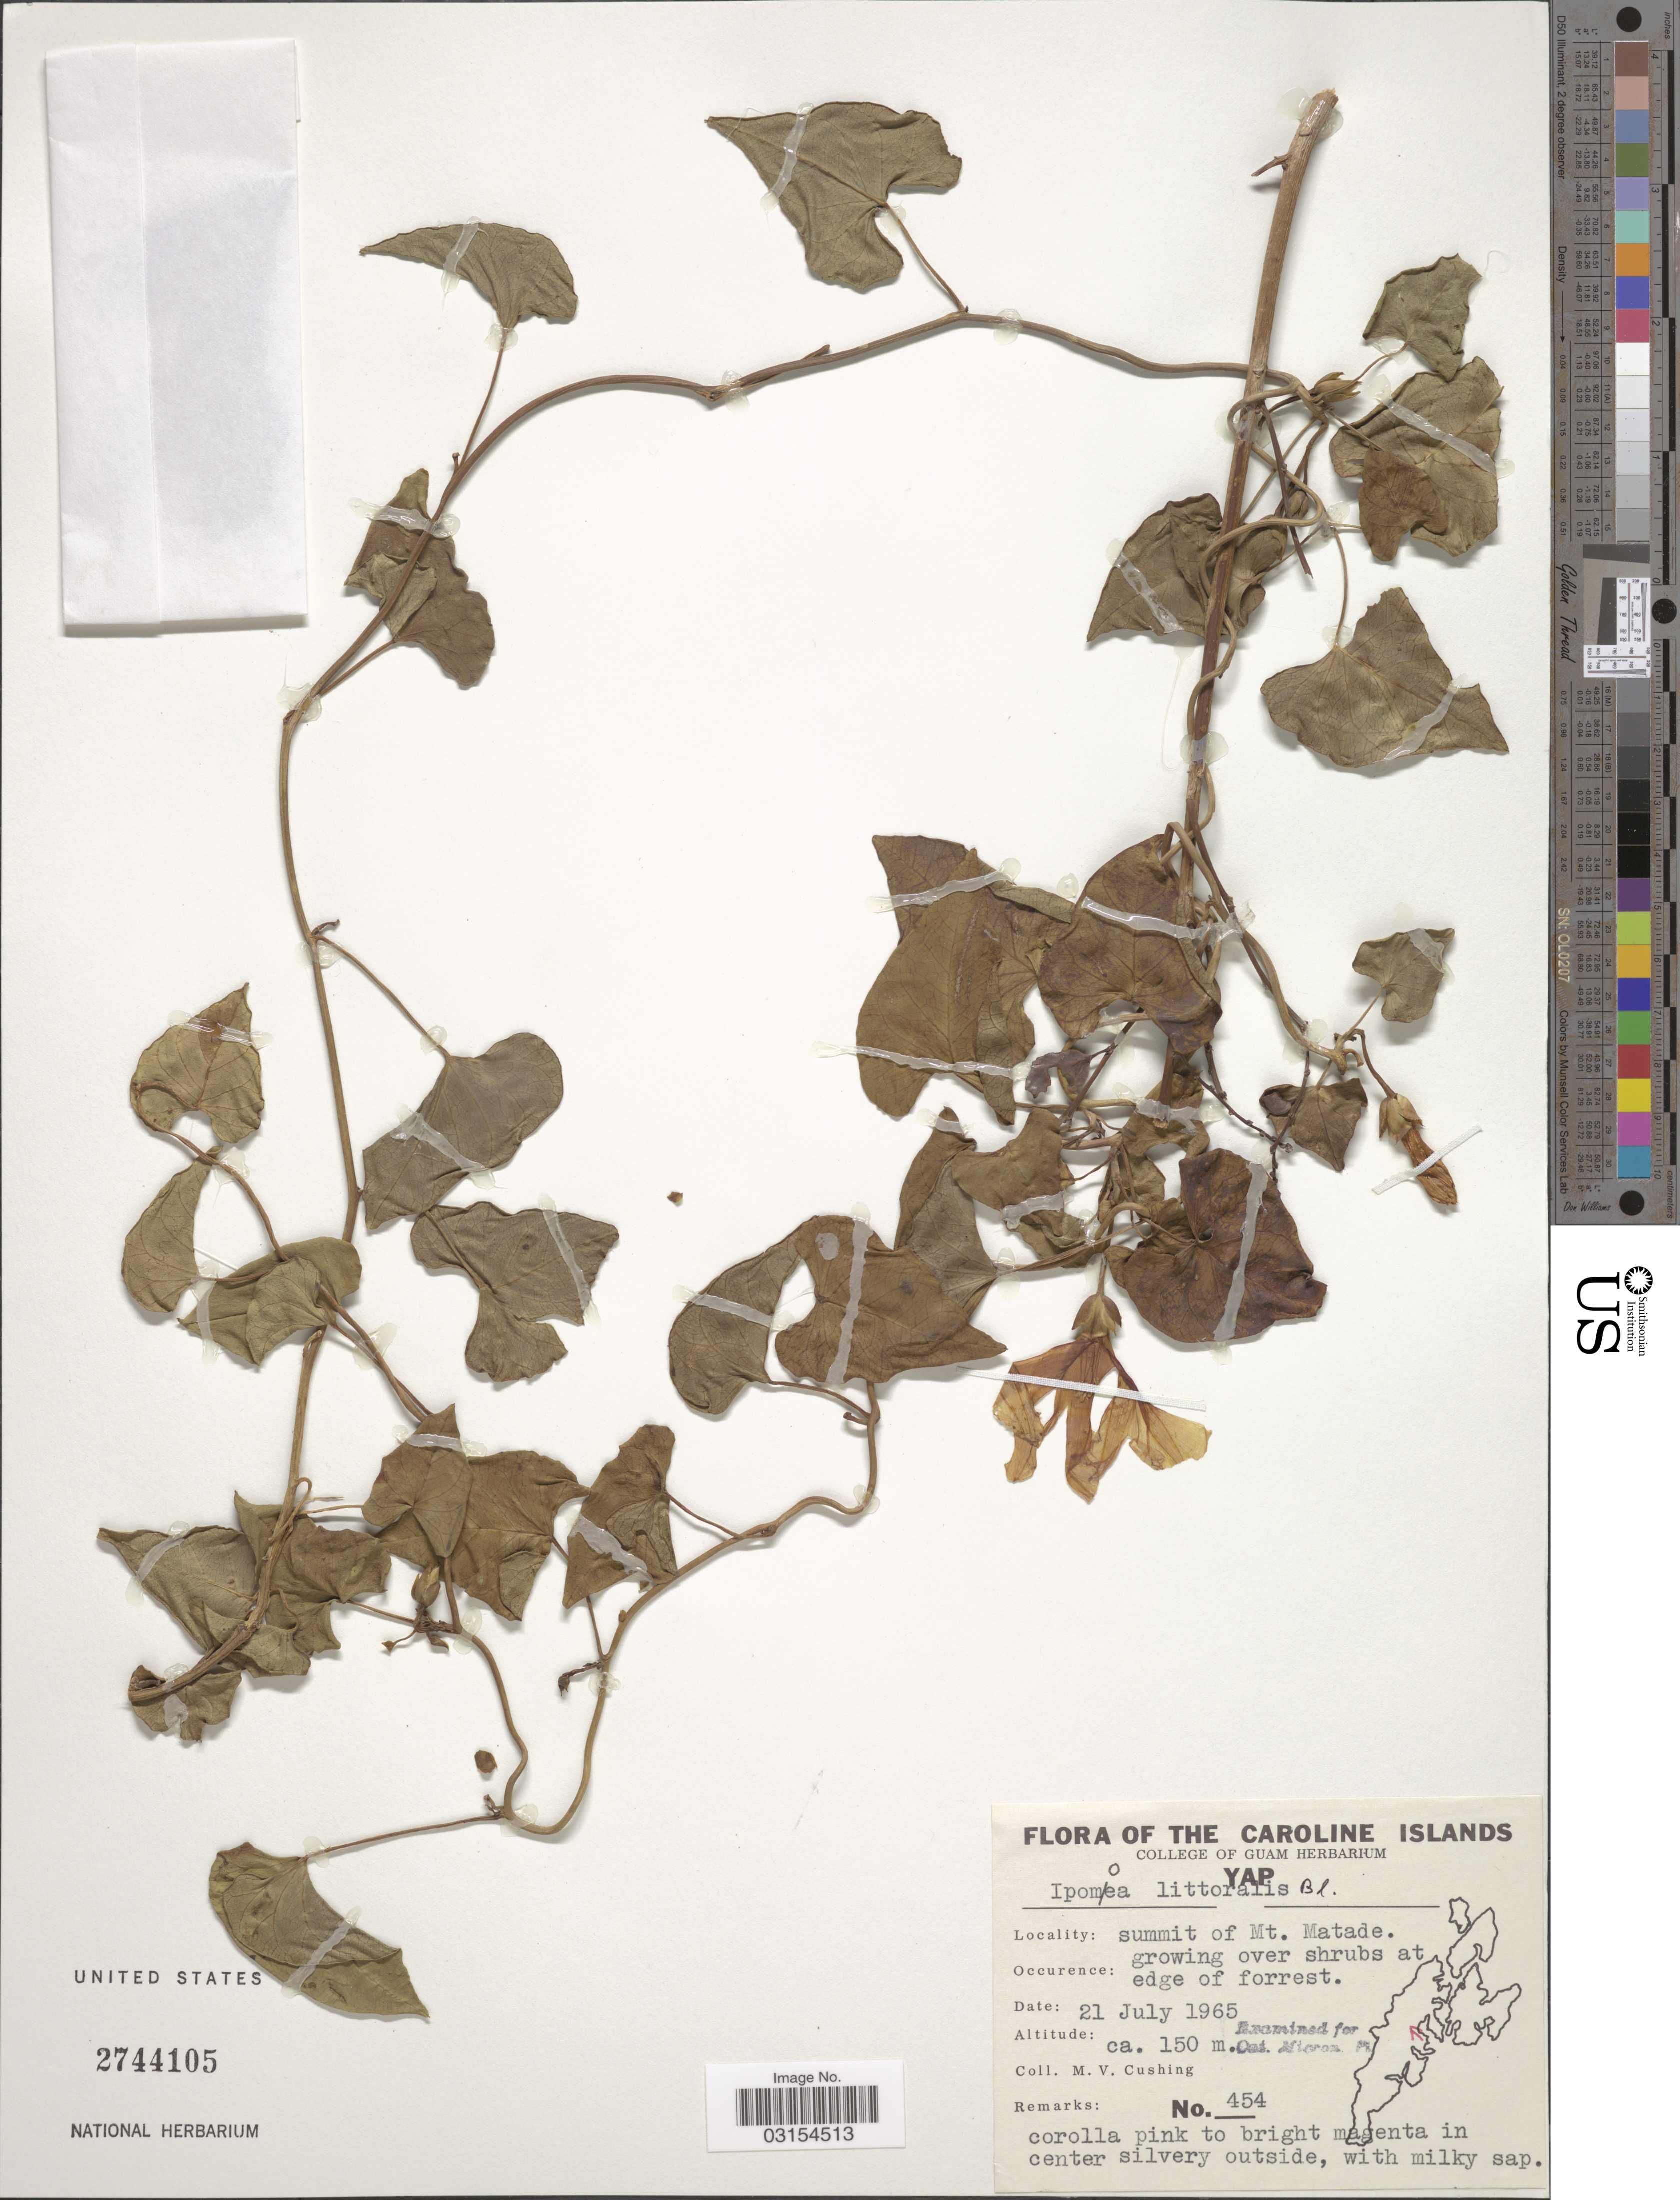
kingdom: Plantae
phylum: Tracheophyta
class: Magnoliopsida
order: Solanales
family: Convolvulaceae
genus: Ipomoea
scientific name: Ipomoea littoralis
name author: Blume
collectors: M. V. Cushing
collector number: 454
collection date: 1965-07-21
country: Micronesia, Federated States of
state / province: Yap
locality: Caroline Islands. Yap. Summit of Mt. Matade.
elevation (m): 150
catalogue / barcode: US 2744105